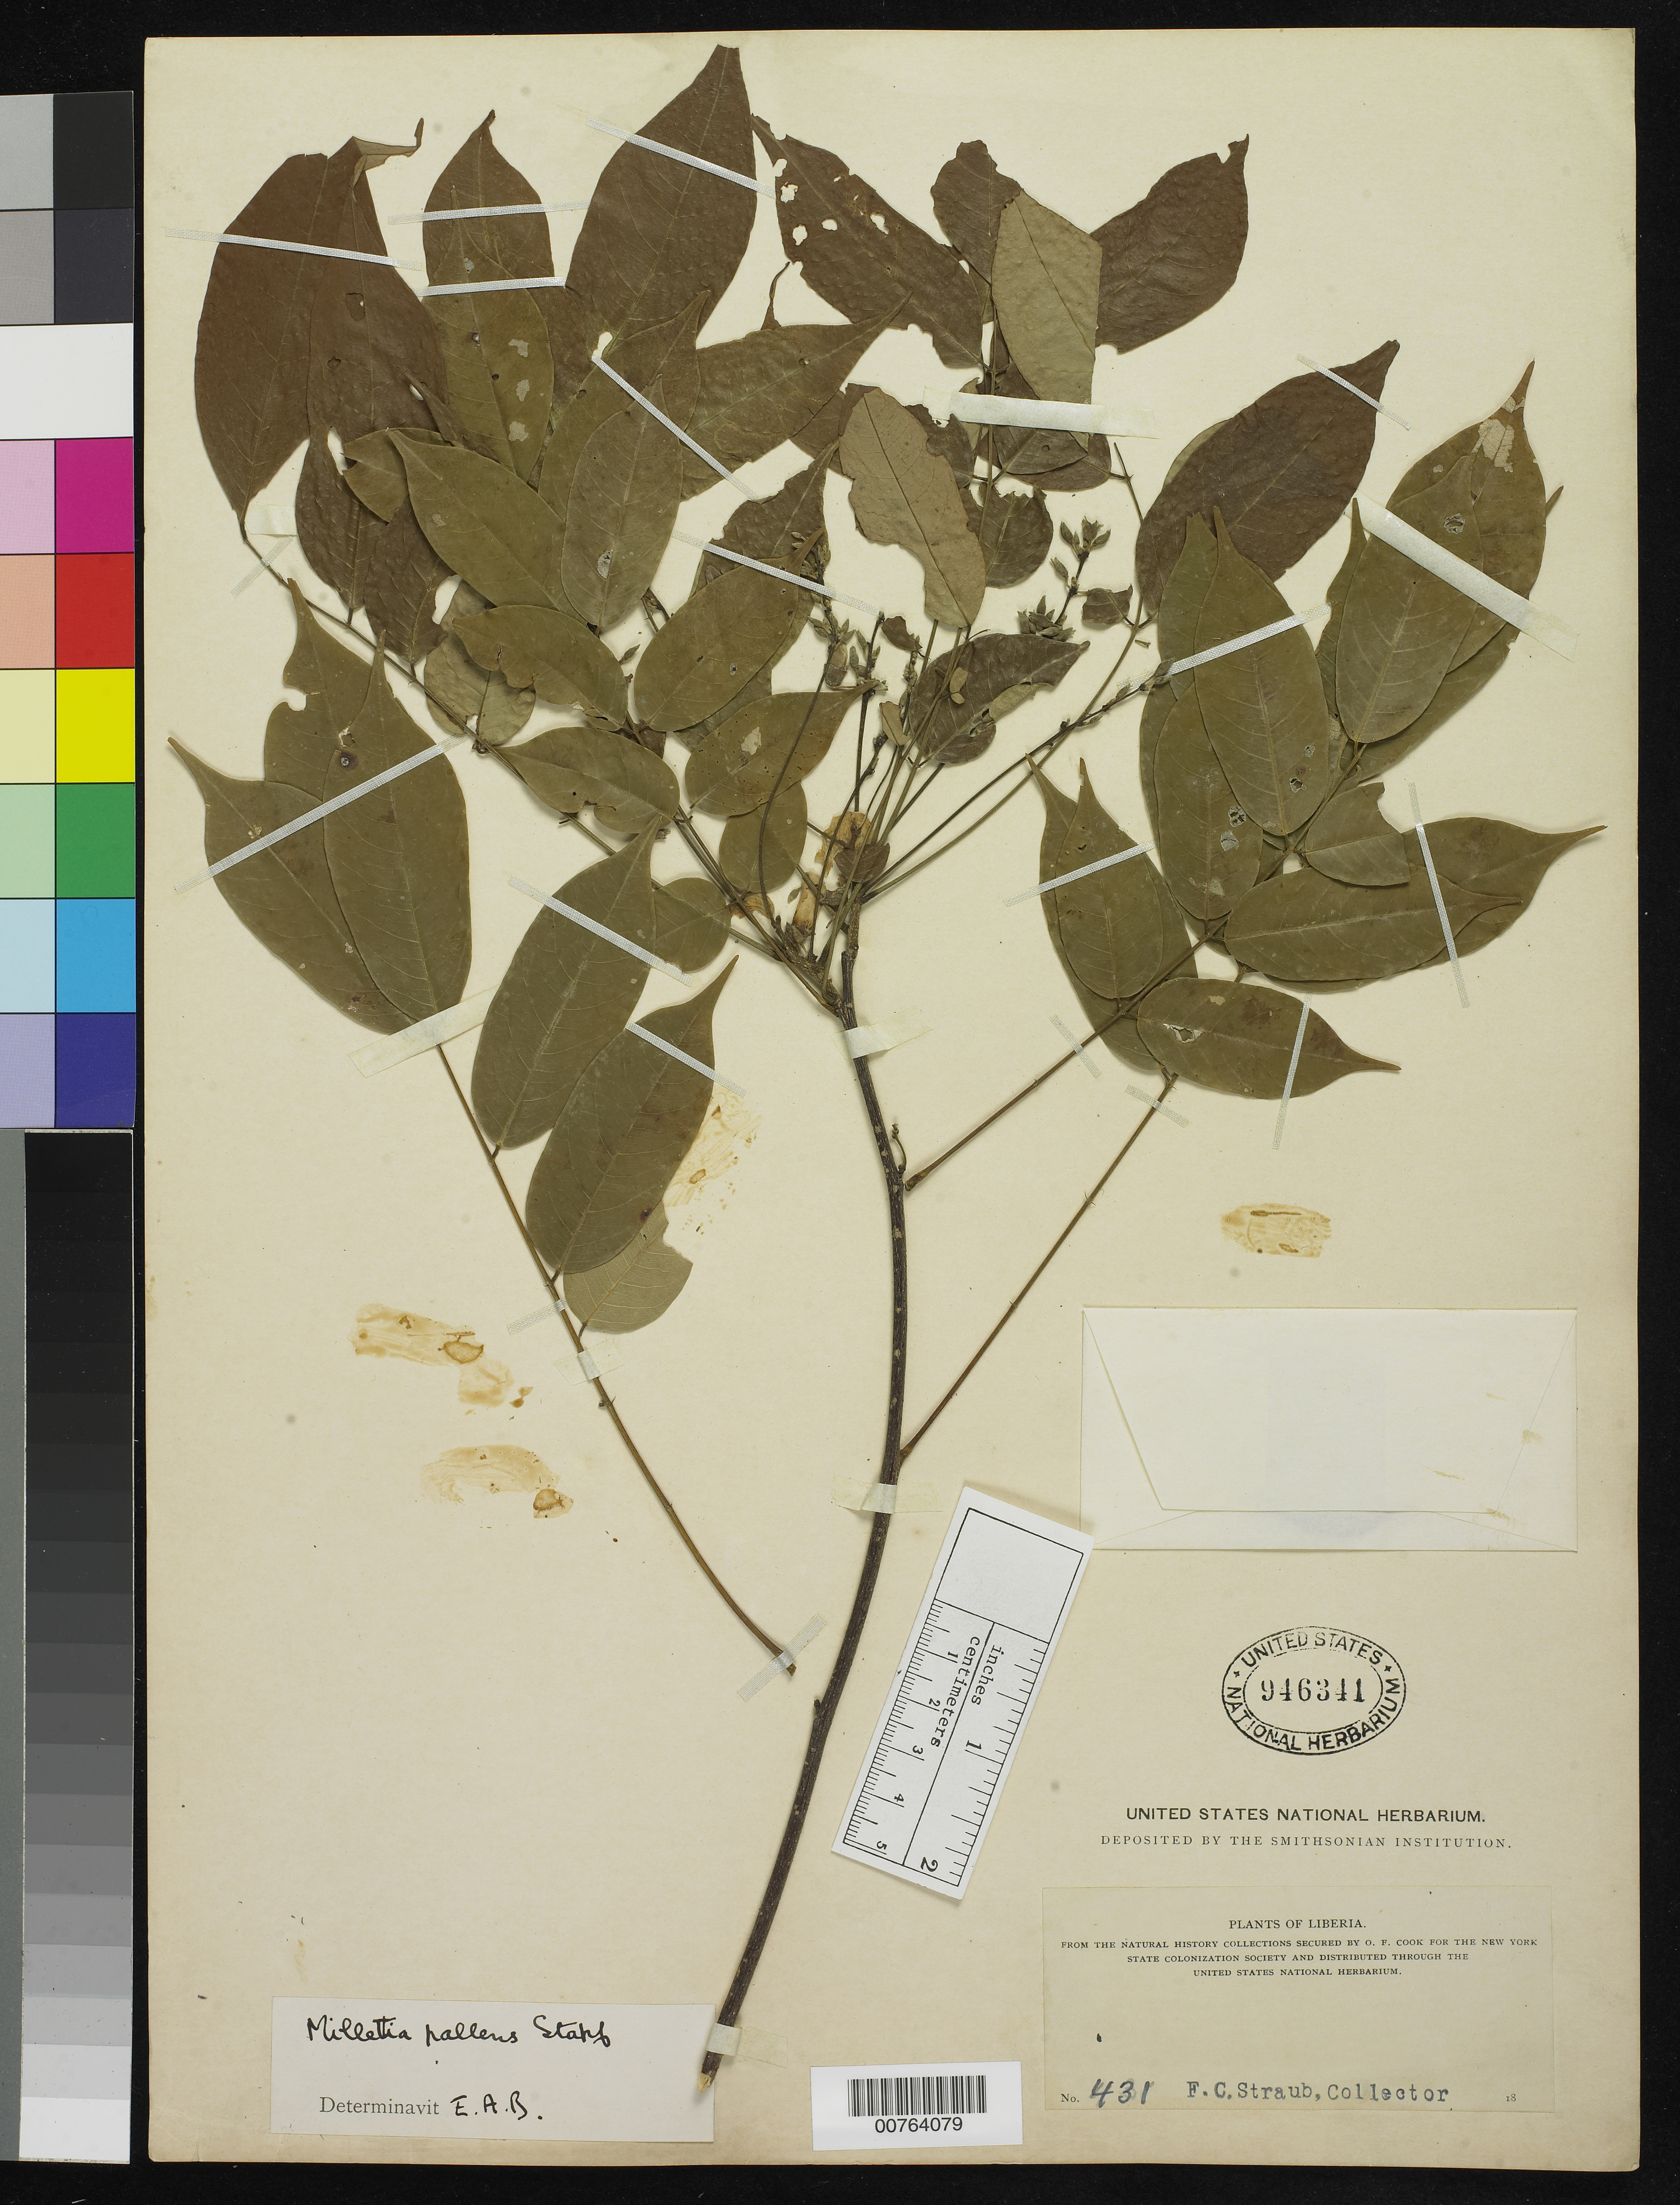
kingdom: Plantae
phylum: Tracheophyta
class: Magnoliopsida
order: Fabales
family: Fabaceae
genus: Millettia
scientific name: Millettia pallens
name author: Stapf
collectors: F. Straub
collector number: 431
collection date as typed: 18--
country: Liberia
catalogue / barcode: US 946341